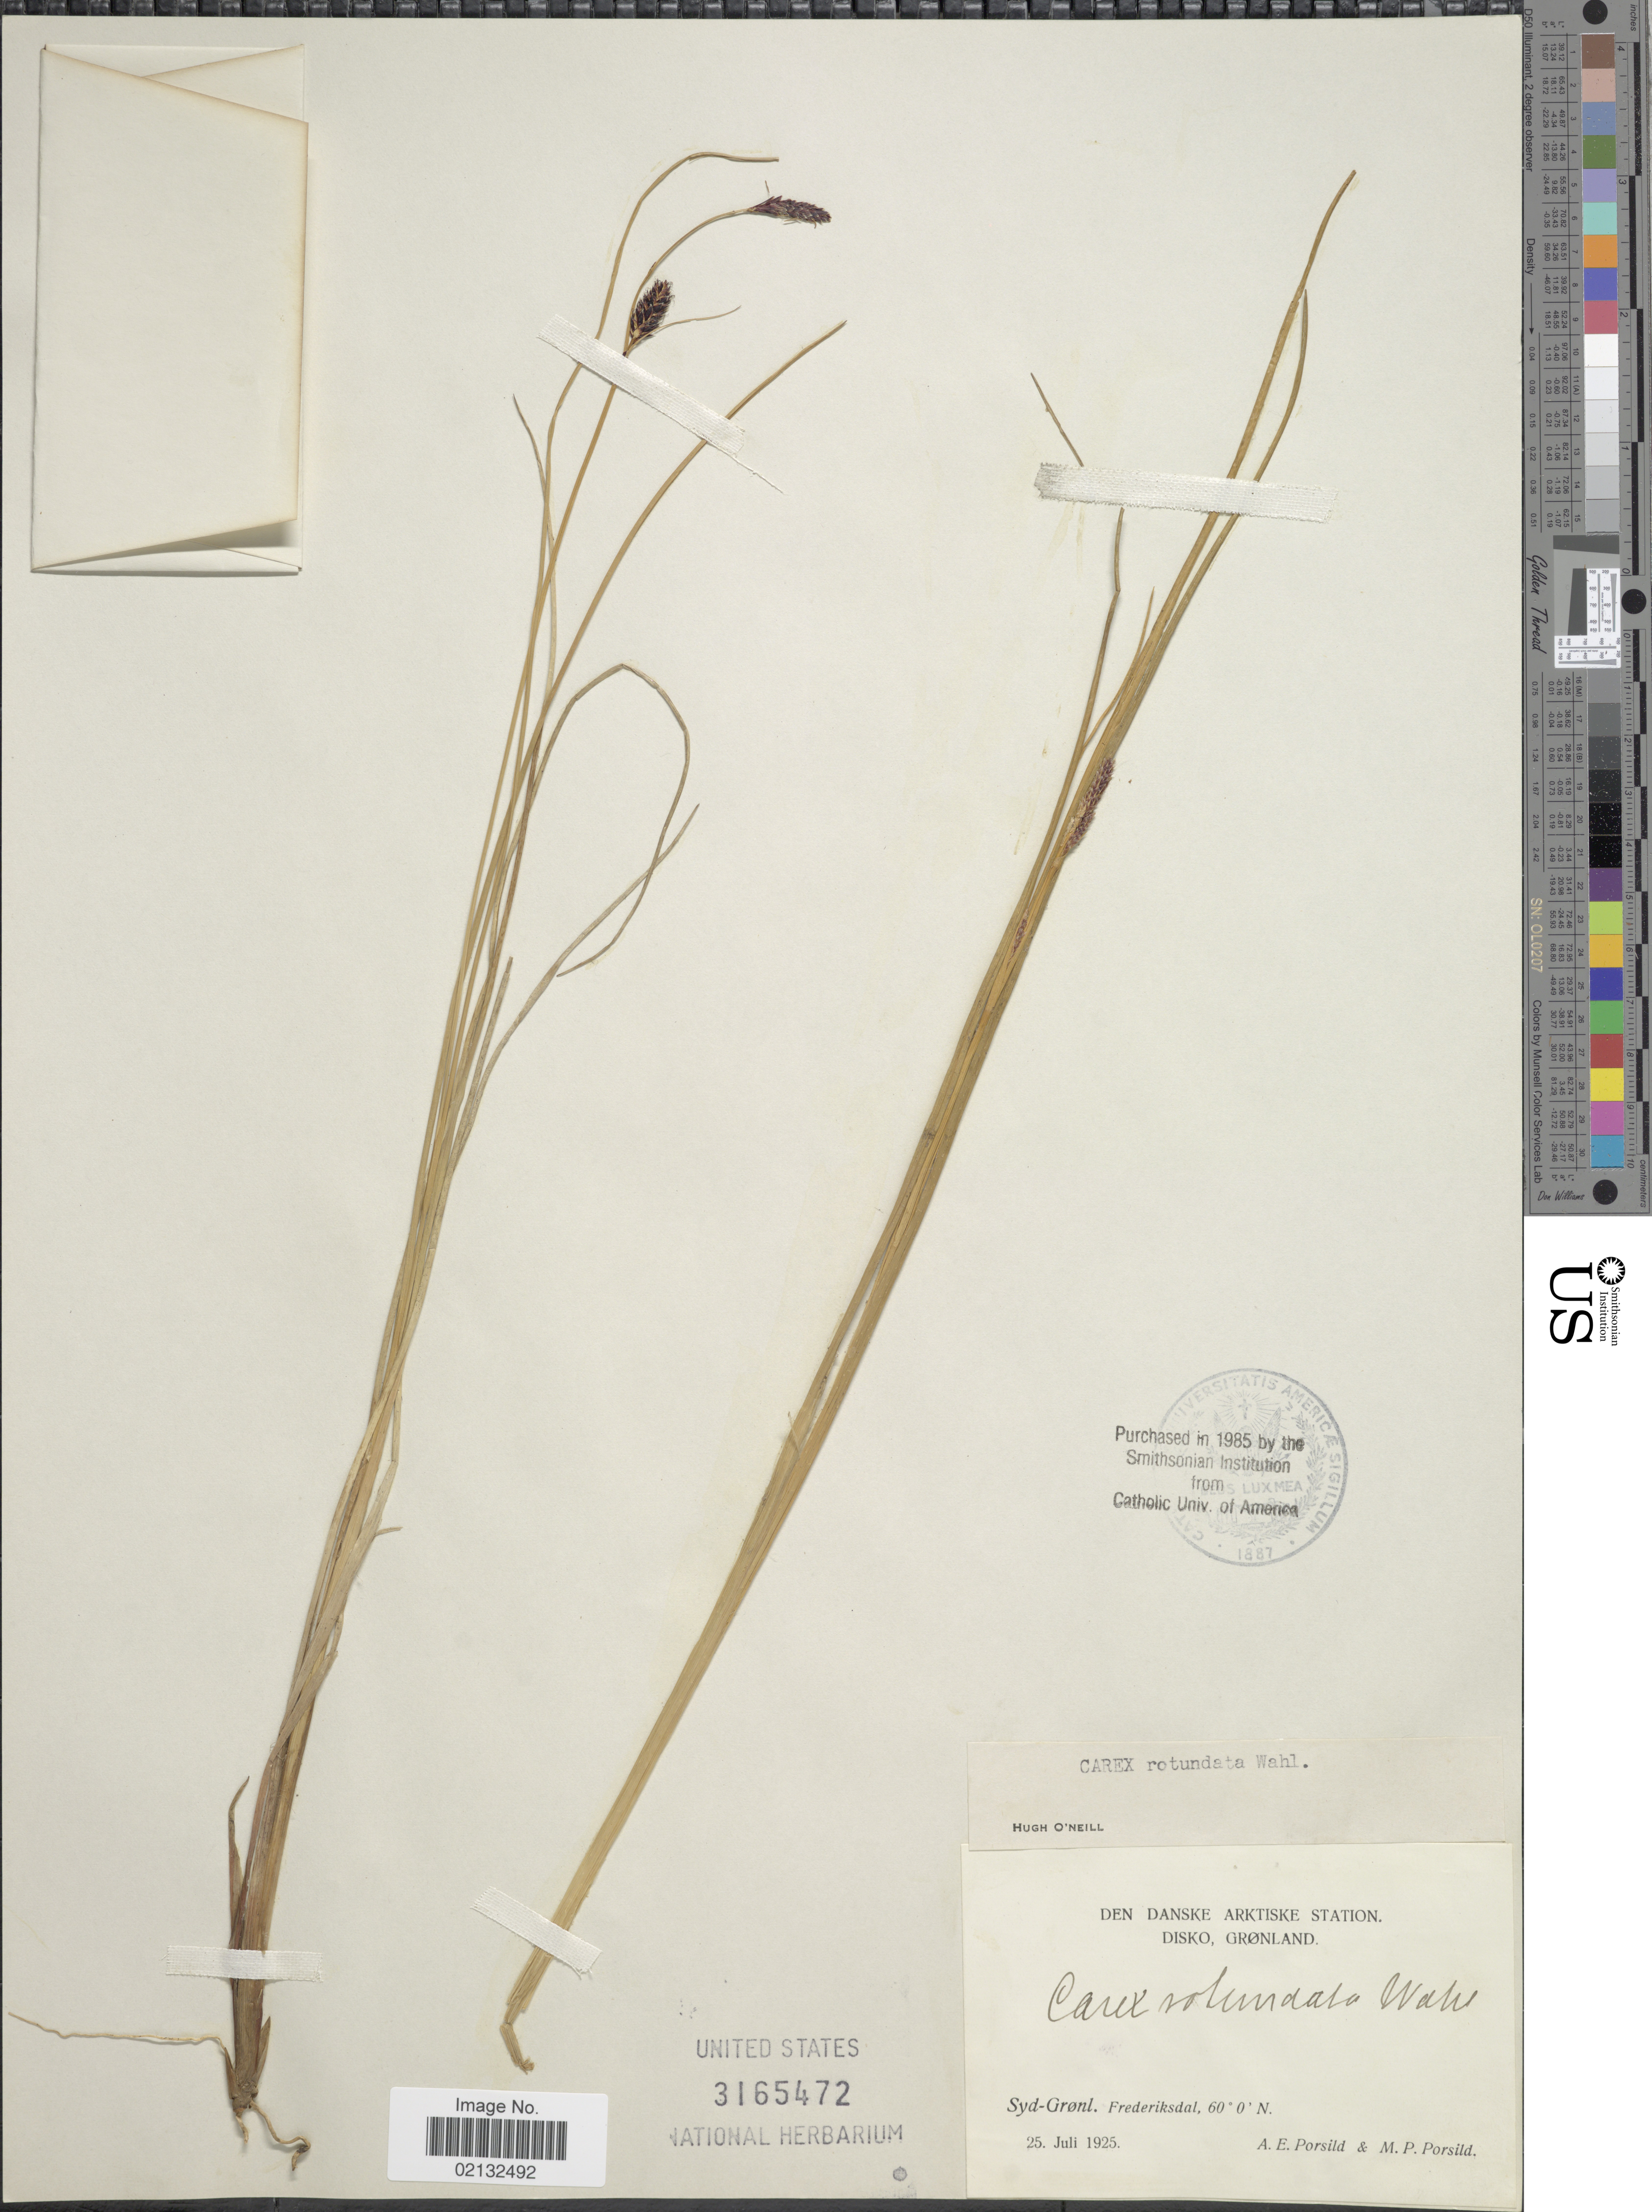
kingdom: Plantae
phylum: Tracheophyta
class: Liliopsida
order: Poales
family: Cyperaceae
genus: Carex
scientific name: Carex rotundata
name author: Wahlenb.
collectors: A. E. Porsild & M. P. Porsild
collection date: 1925-07-25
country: Greenland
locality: Disko, Gronland. Syd-Gronl. Frederiksdaal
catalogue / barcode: US 3165472